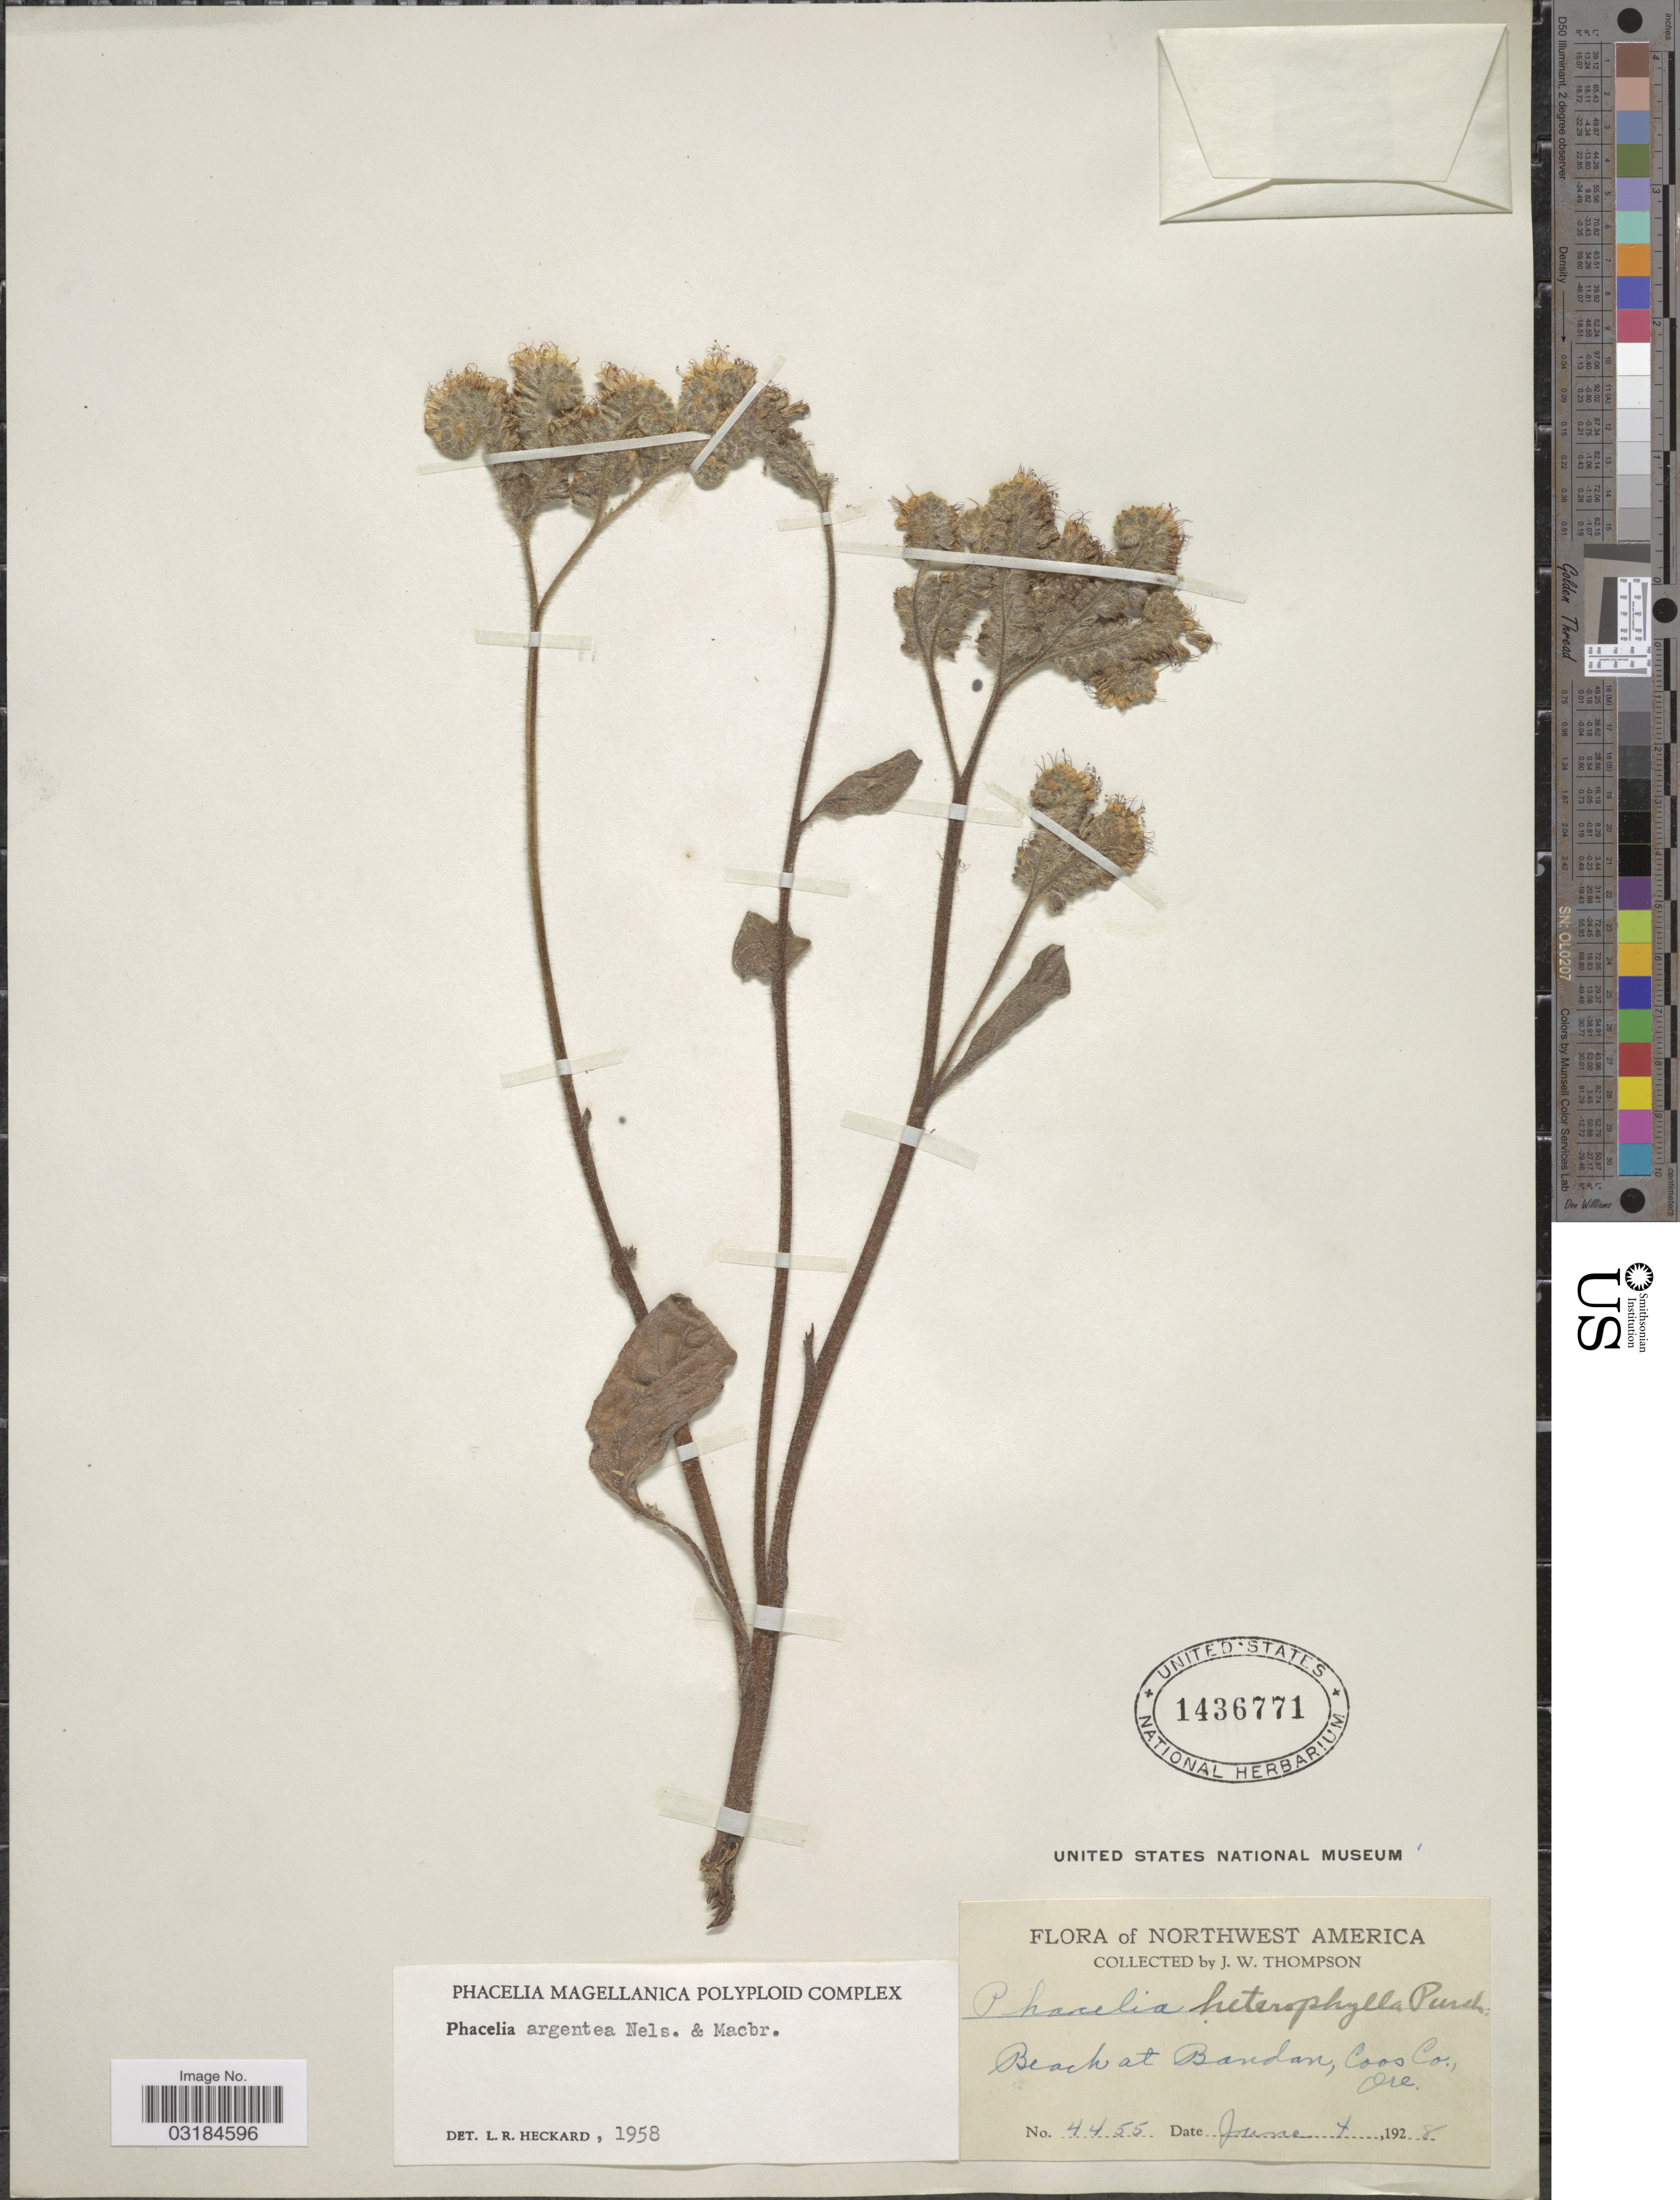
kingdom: Plantae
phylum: Tracheophyta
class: Magnoliopsida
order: Boraginales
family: Hydrophyllaceae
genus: Phacelia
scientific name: Phacelia argentea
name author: A. Nelson & J.F. Macbr.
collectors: J. Thompson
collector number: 4455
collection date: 1928-06-04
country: United States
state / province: Oregon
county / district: Coos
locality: Northwest America. Beach at Bandon, Coos Co.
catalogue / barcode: US 1436771